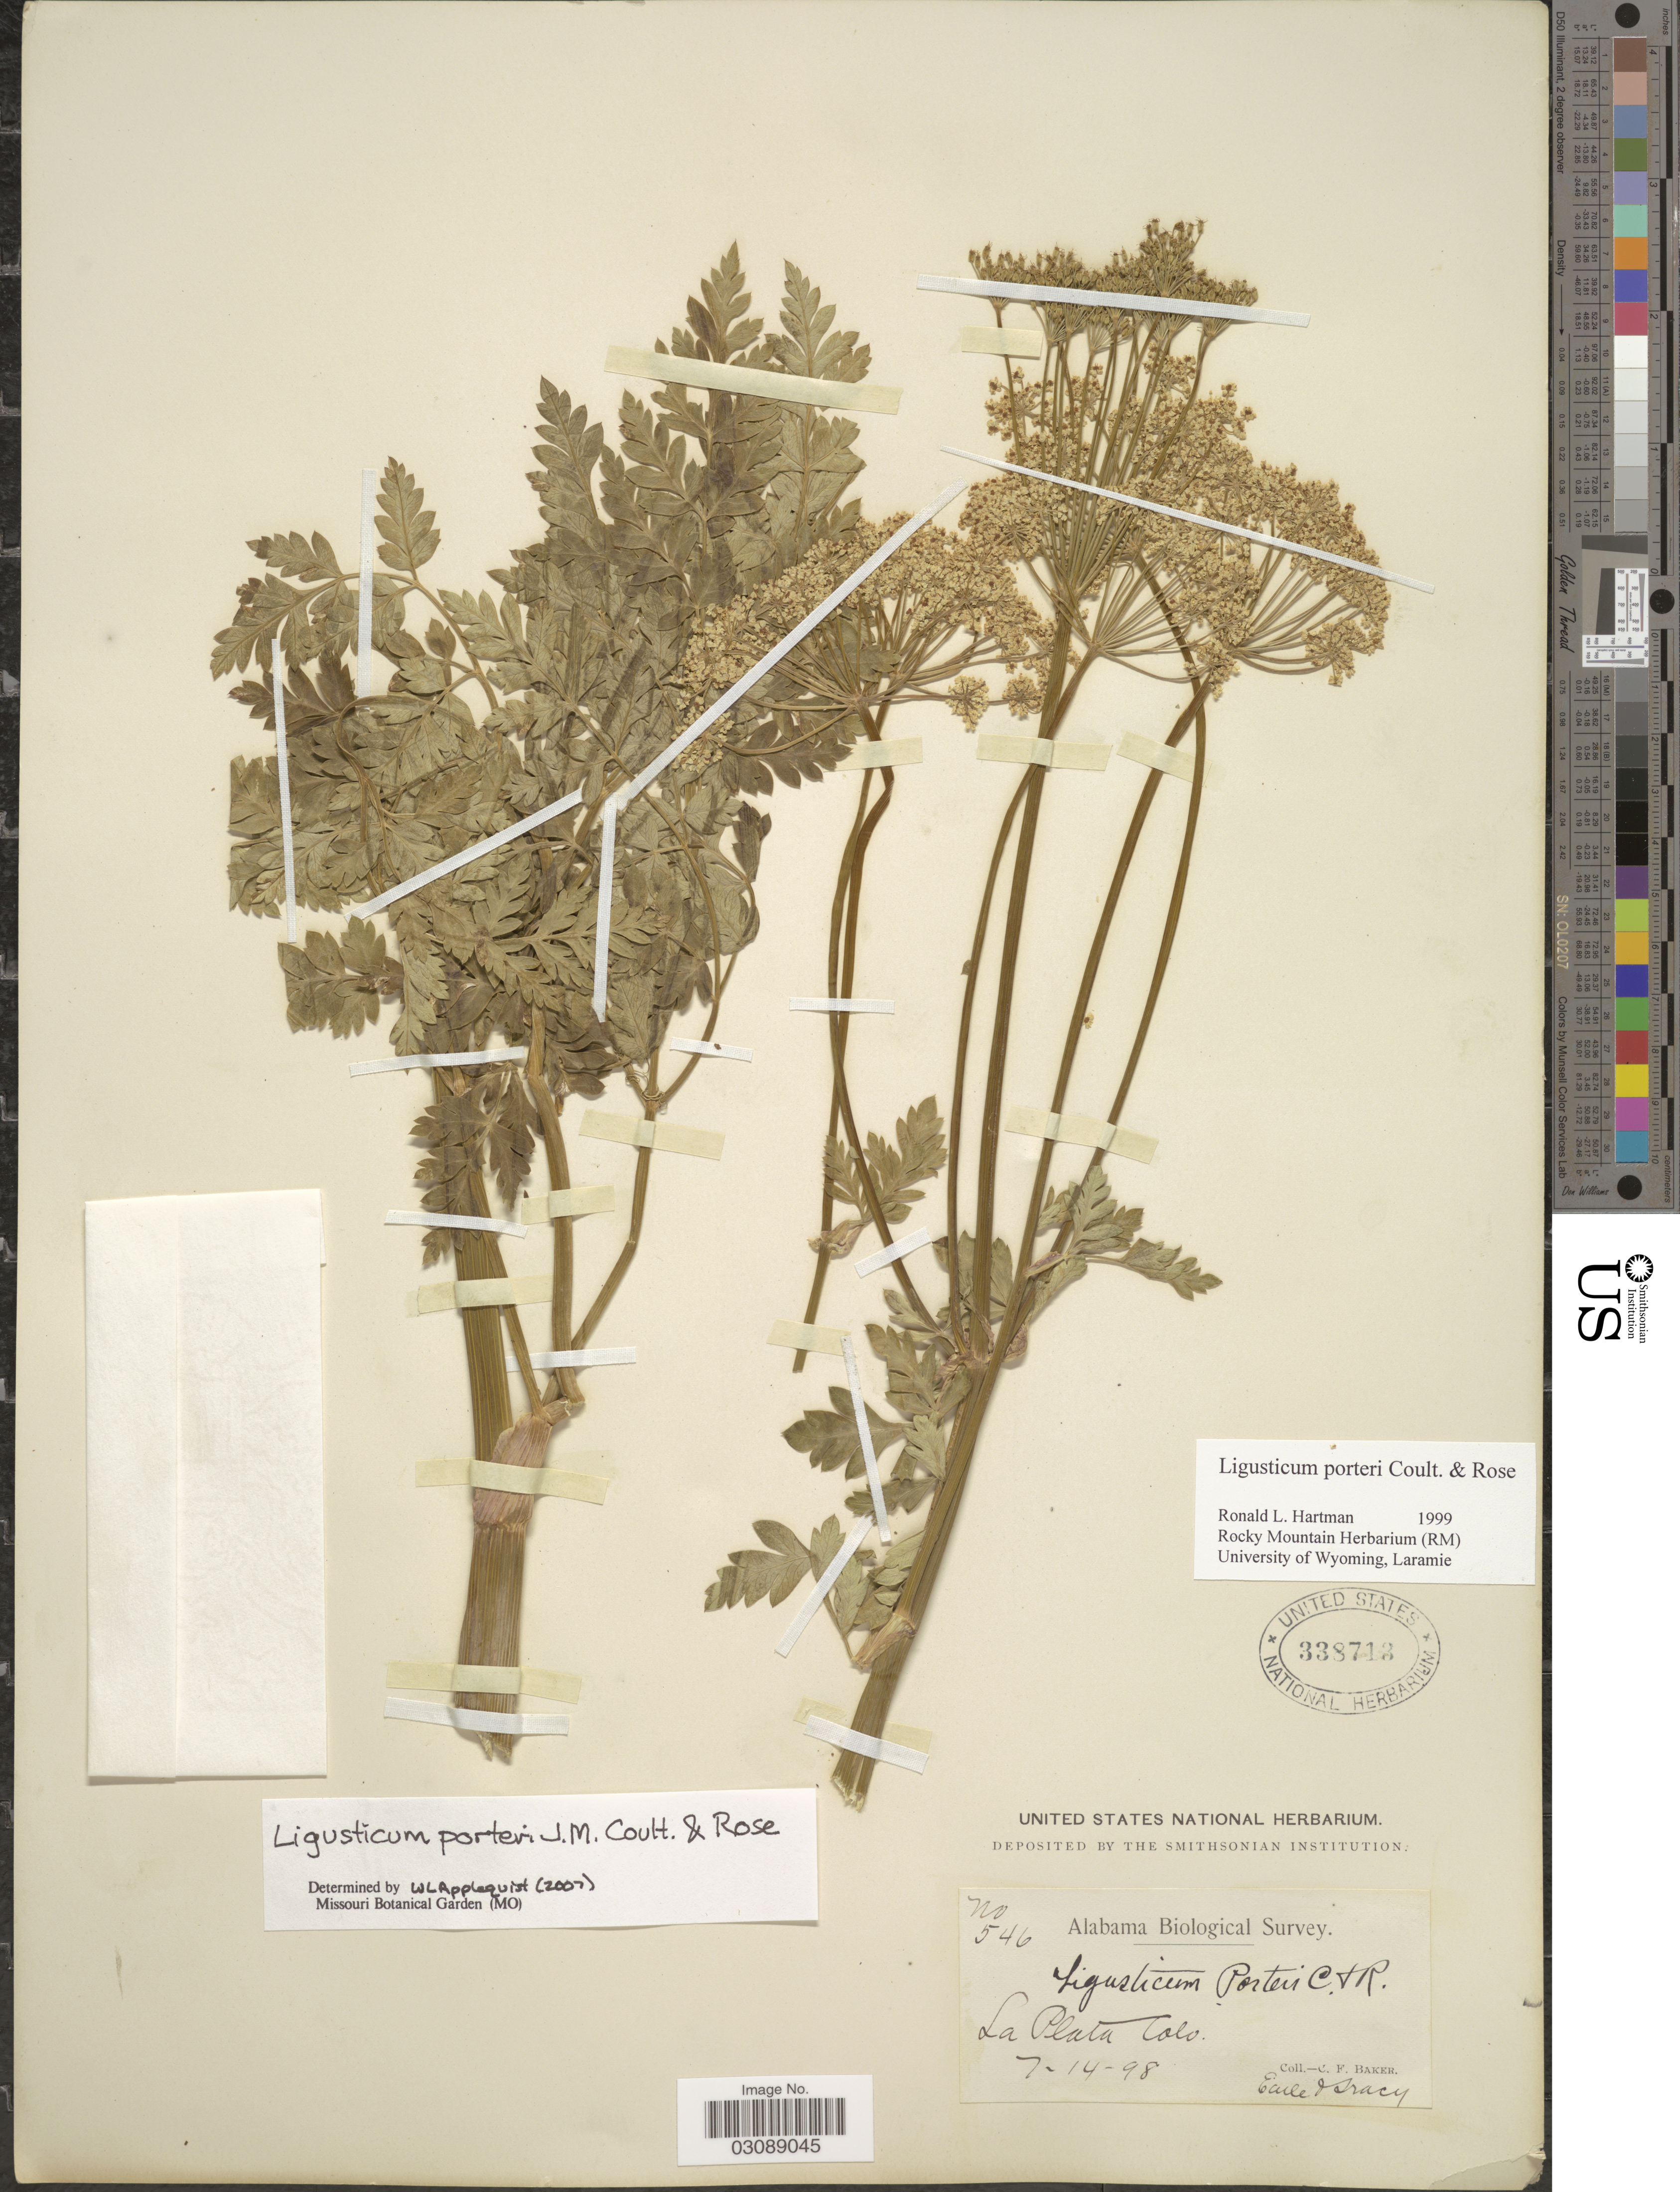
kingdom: Plantae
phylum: Tracheophyta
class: Magnoliopsida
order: Apiales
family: Apiaceae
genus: Ligusticum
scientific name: Ligusticum porteri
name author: J.M. Coult. & Rose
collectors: C. F. Baker, -. Earle & -. Tracy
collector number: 546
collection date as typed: Transcribed d/m/y: 14/7/98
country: United States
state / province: Colorado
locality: La Plata.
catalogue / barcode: US 338713